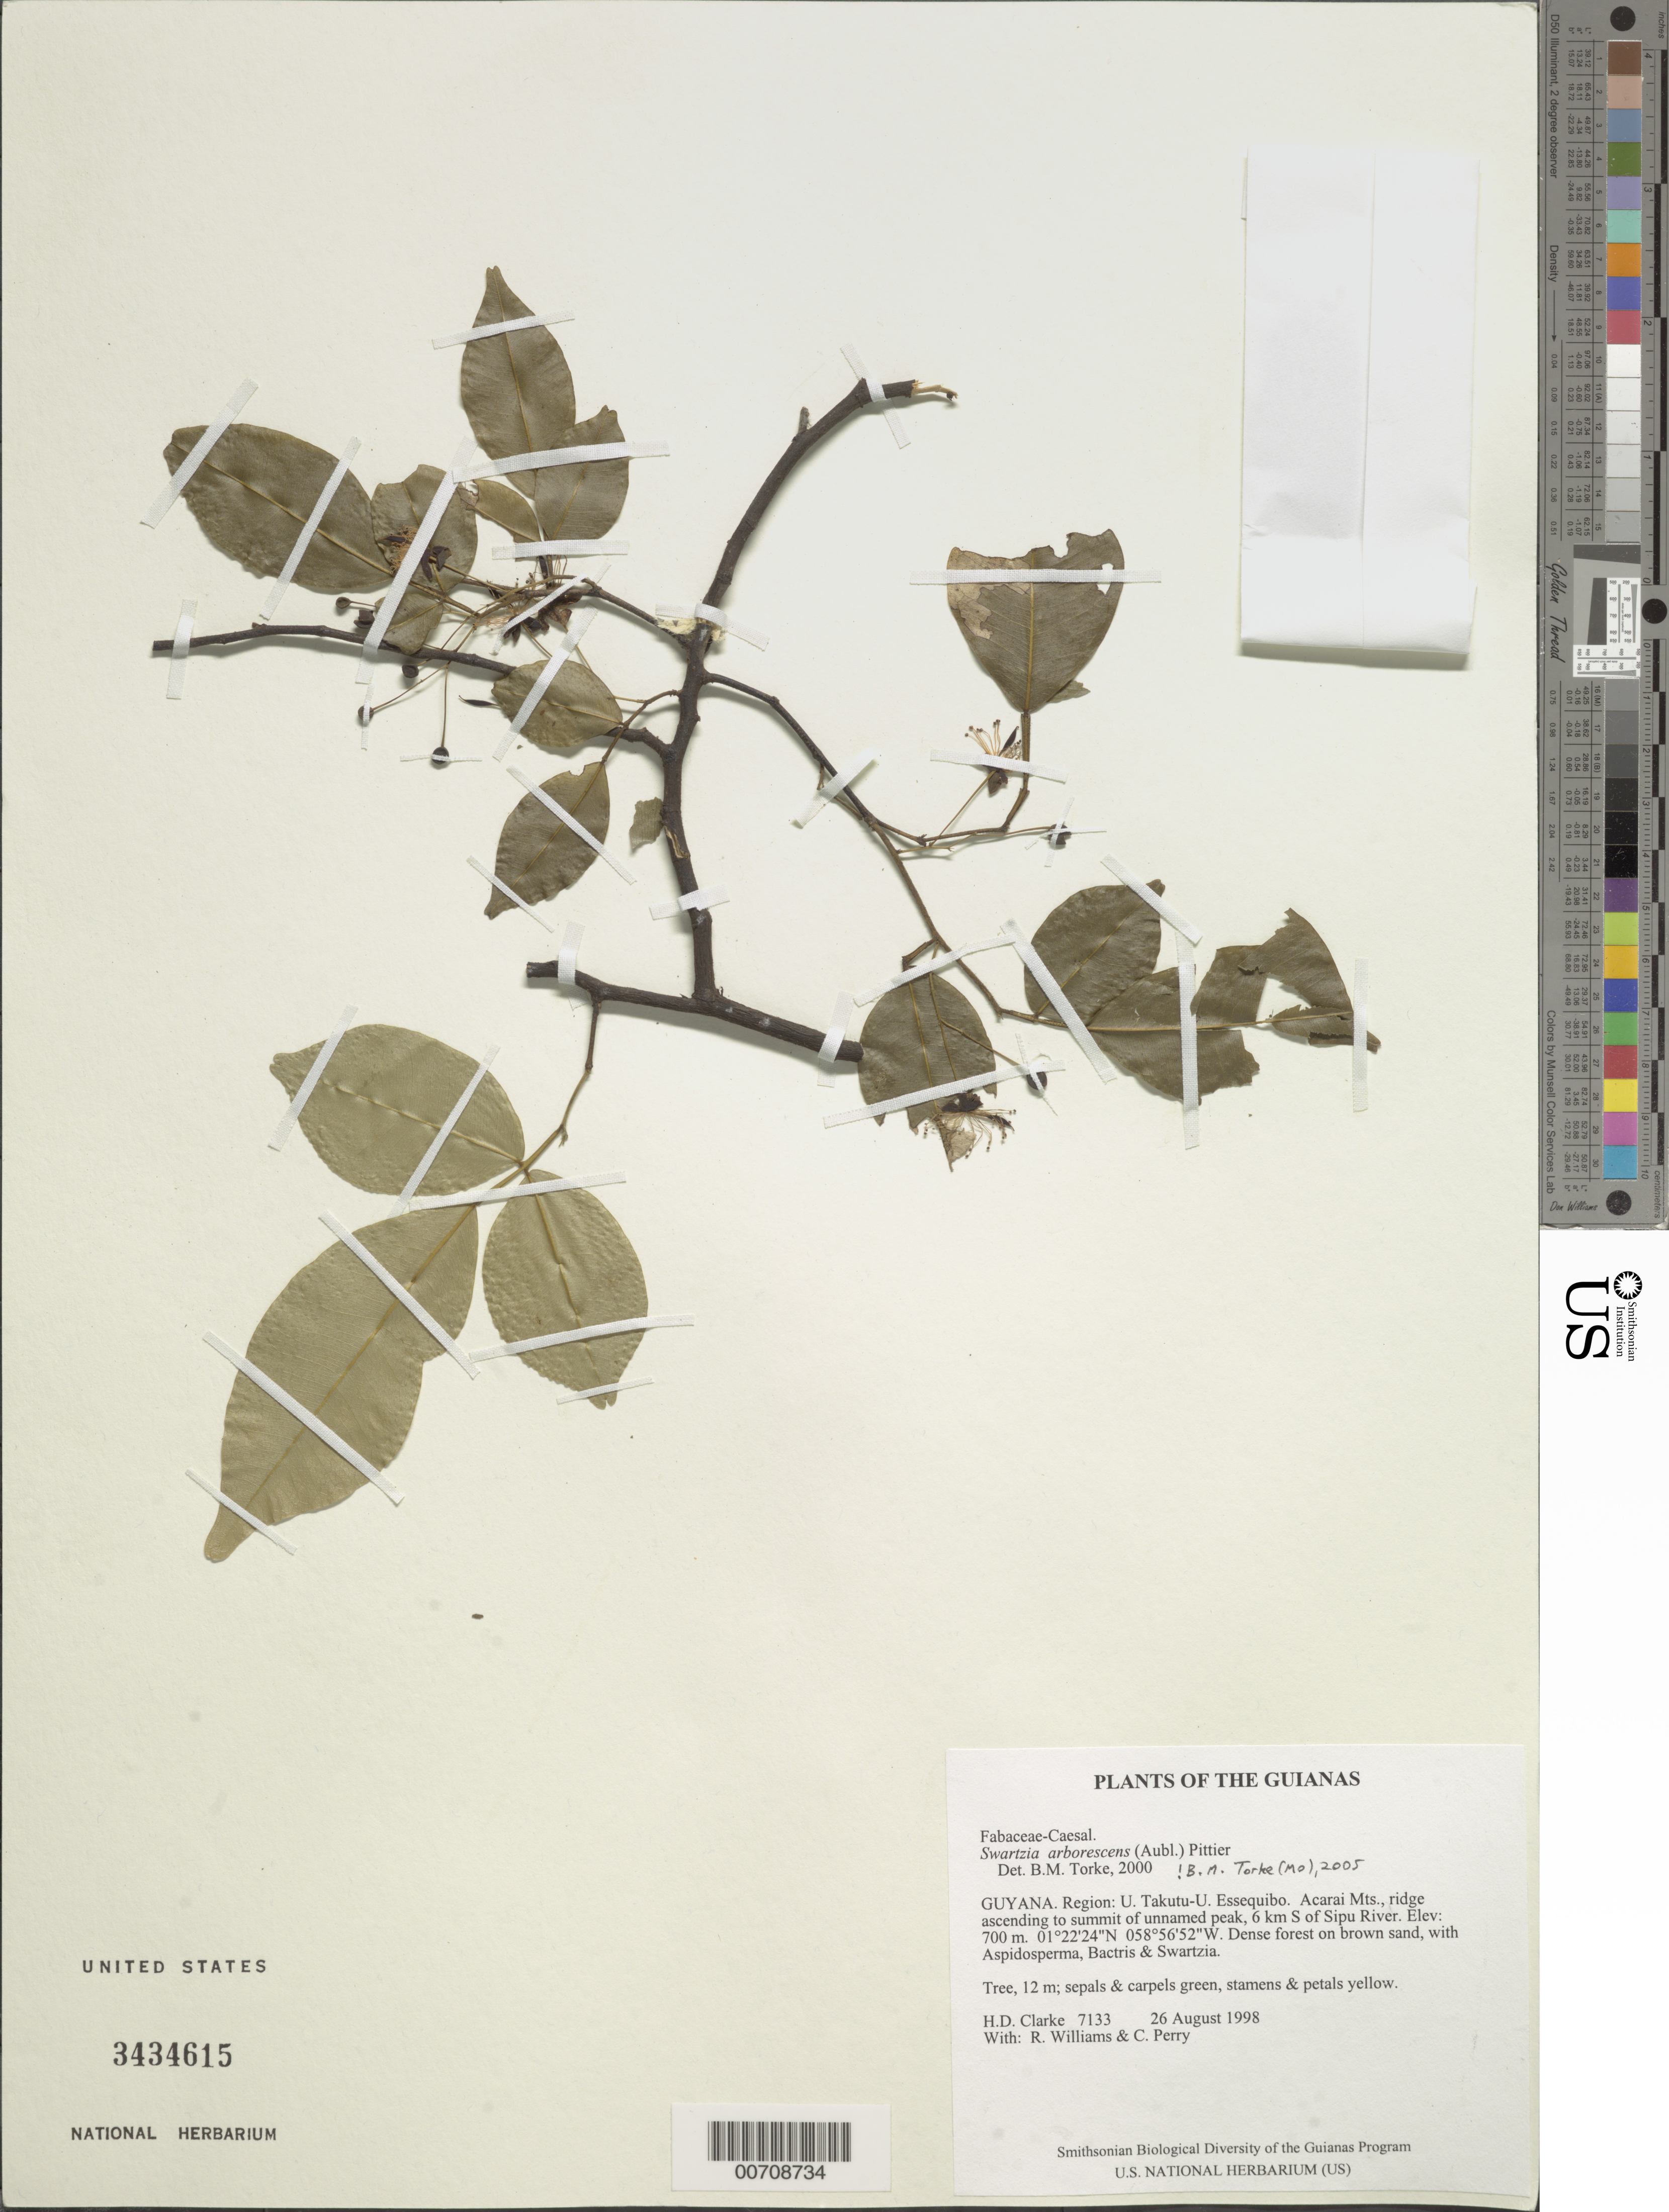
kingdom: Plantae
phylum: Tracheophyta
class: Magnoliopsida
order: Fabales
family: Fabaceae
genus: Swartzia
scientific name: Swartzia arborescens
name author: (Aubl.) Pittier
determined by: Torke, B. M., (MO)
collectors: H. D. Clarke, R. Williams & C. Perry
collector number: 7133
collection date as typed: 26 August 1998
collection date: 1998-08-26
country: Guyana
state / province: U. Takutu-U. Essequibo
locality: Acarai Mts., ridge ascending to summit of unnamed peak, 6 km S of Sipu River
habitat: Dense forest on brown sand, with Aspidosperma, Bactris & Swartzia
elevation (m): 700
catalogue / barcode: US 3434615